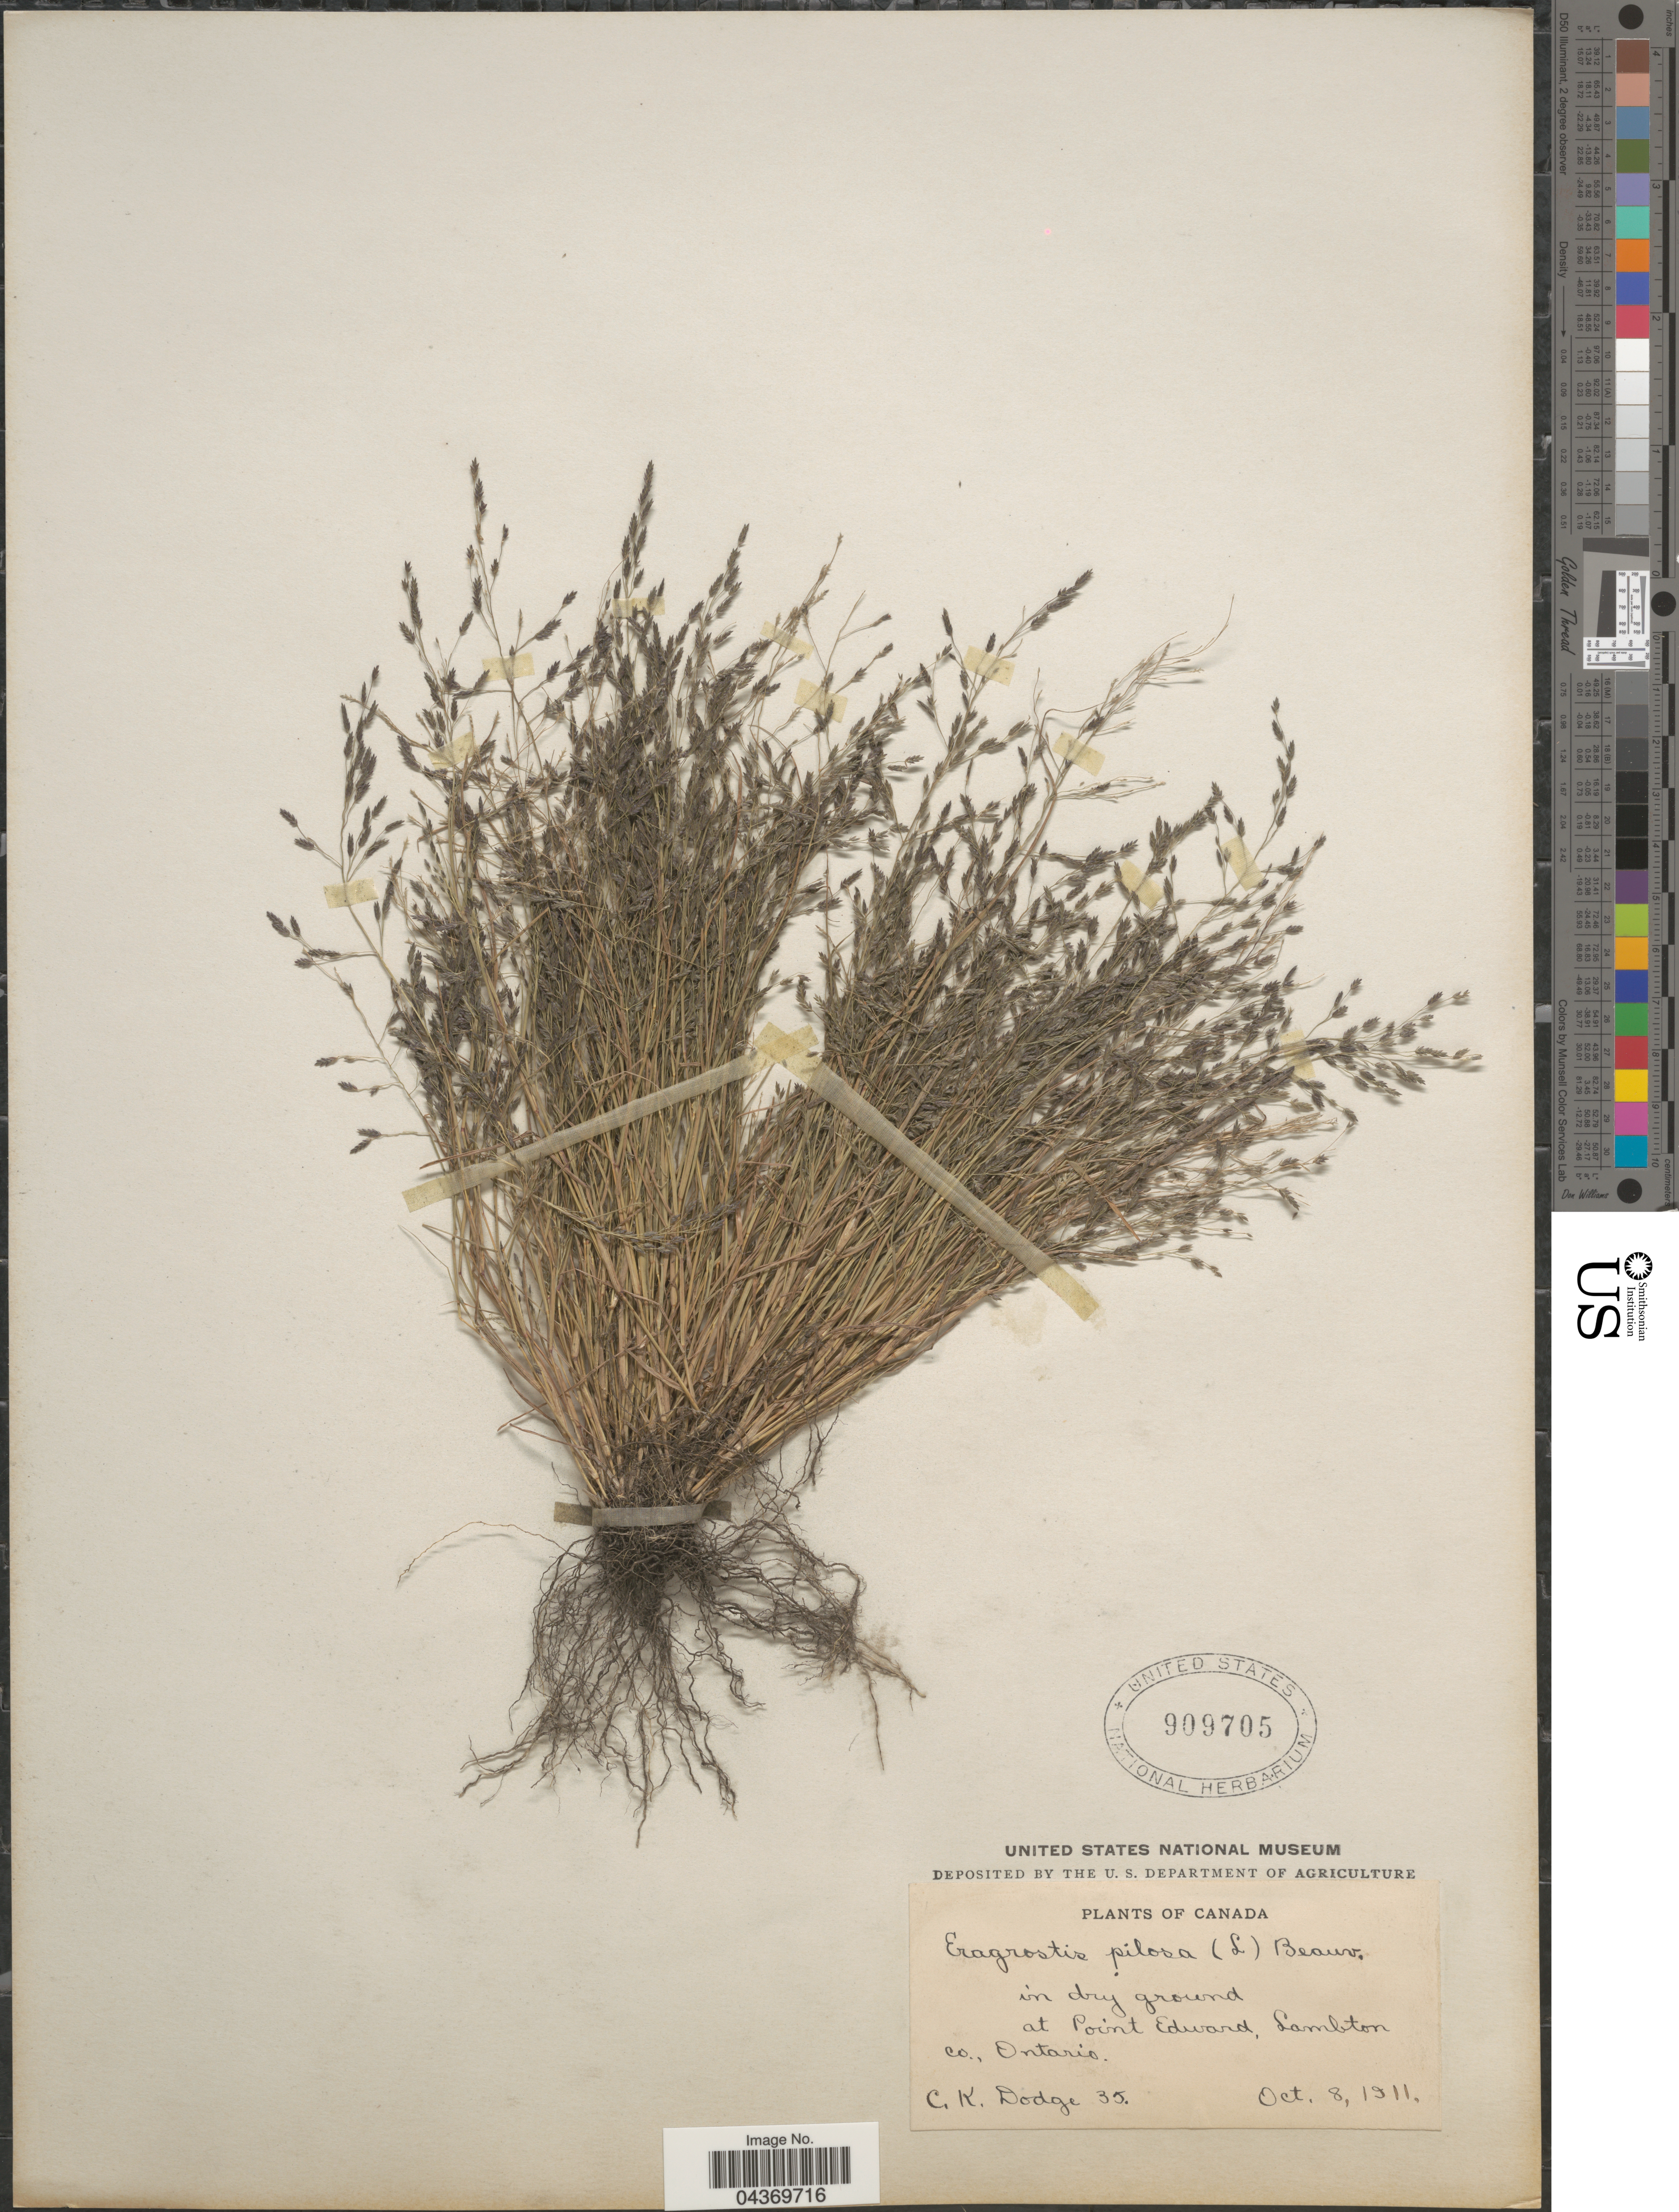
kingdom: Plantae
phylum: Tracheophyta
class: Liliopsida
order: Poales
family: Poaceae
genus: Eragrostis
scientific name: Eragrostis pectinacea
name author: (Michx.) Nees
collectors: C. Dodge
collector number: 35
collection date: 1911-10-08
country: Canada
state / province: Ontario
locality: In dry ground at Point Edward, Lambton Co.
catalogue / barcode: US 909705